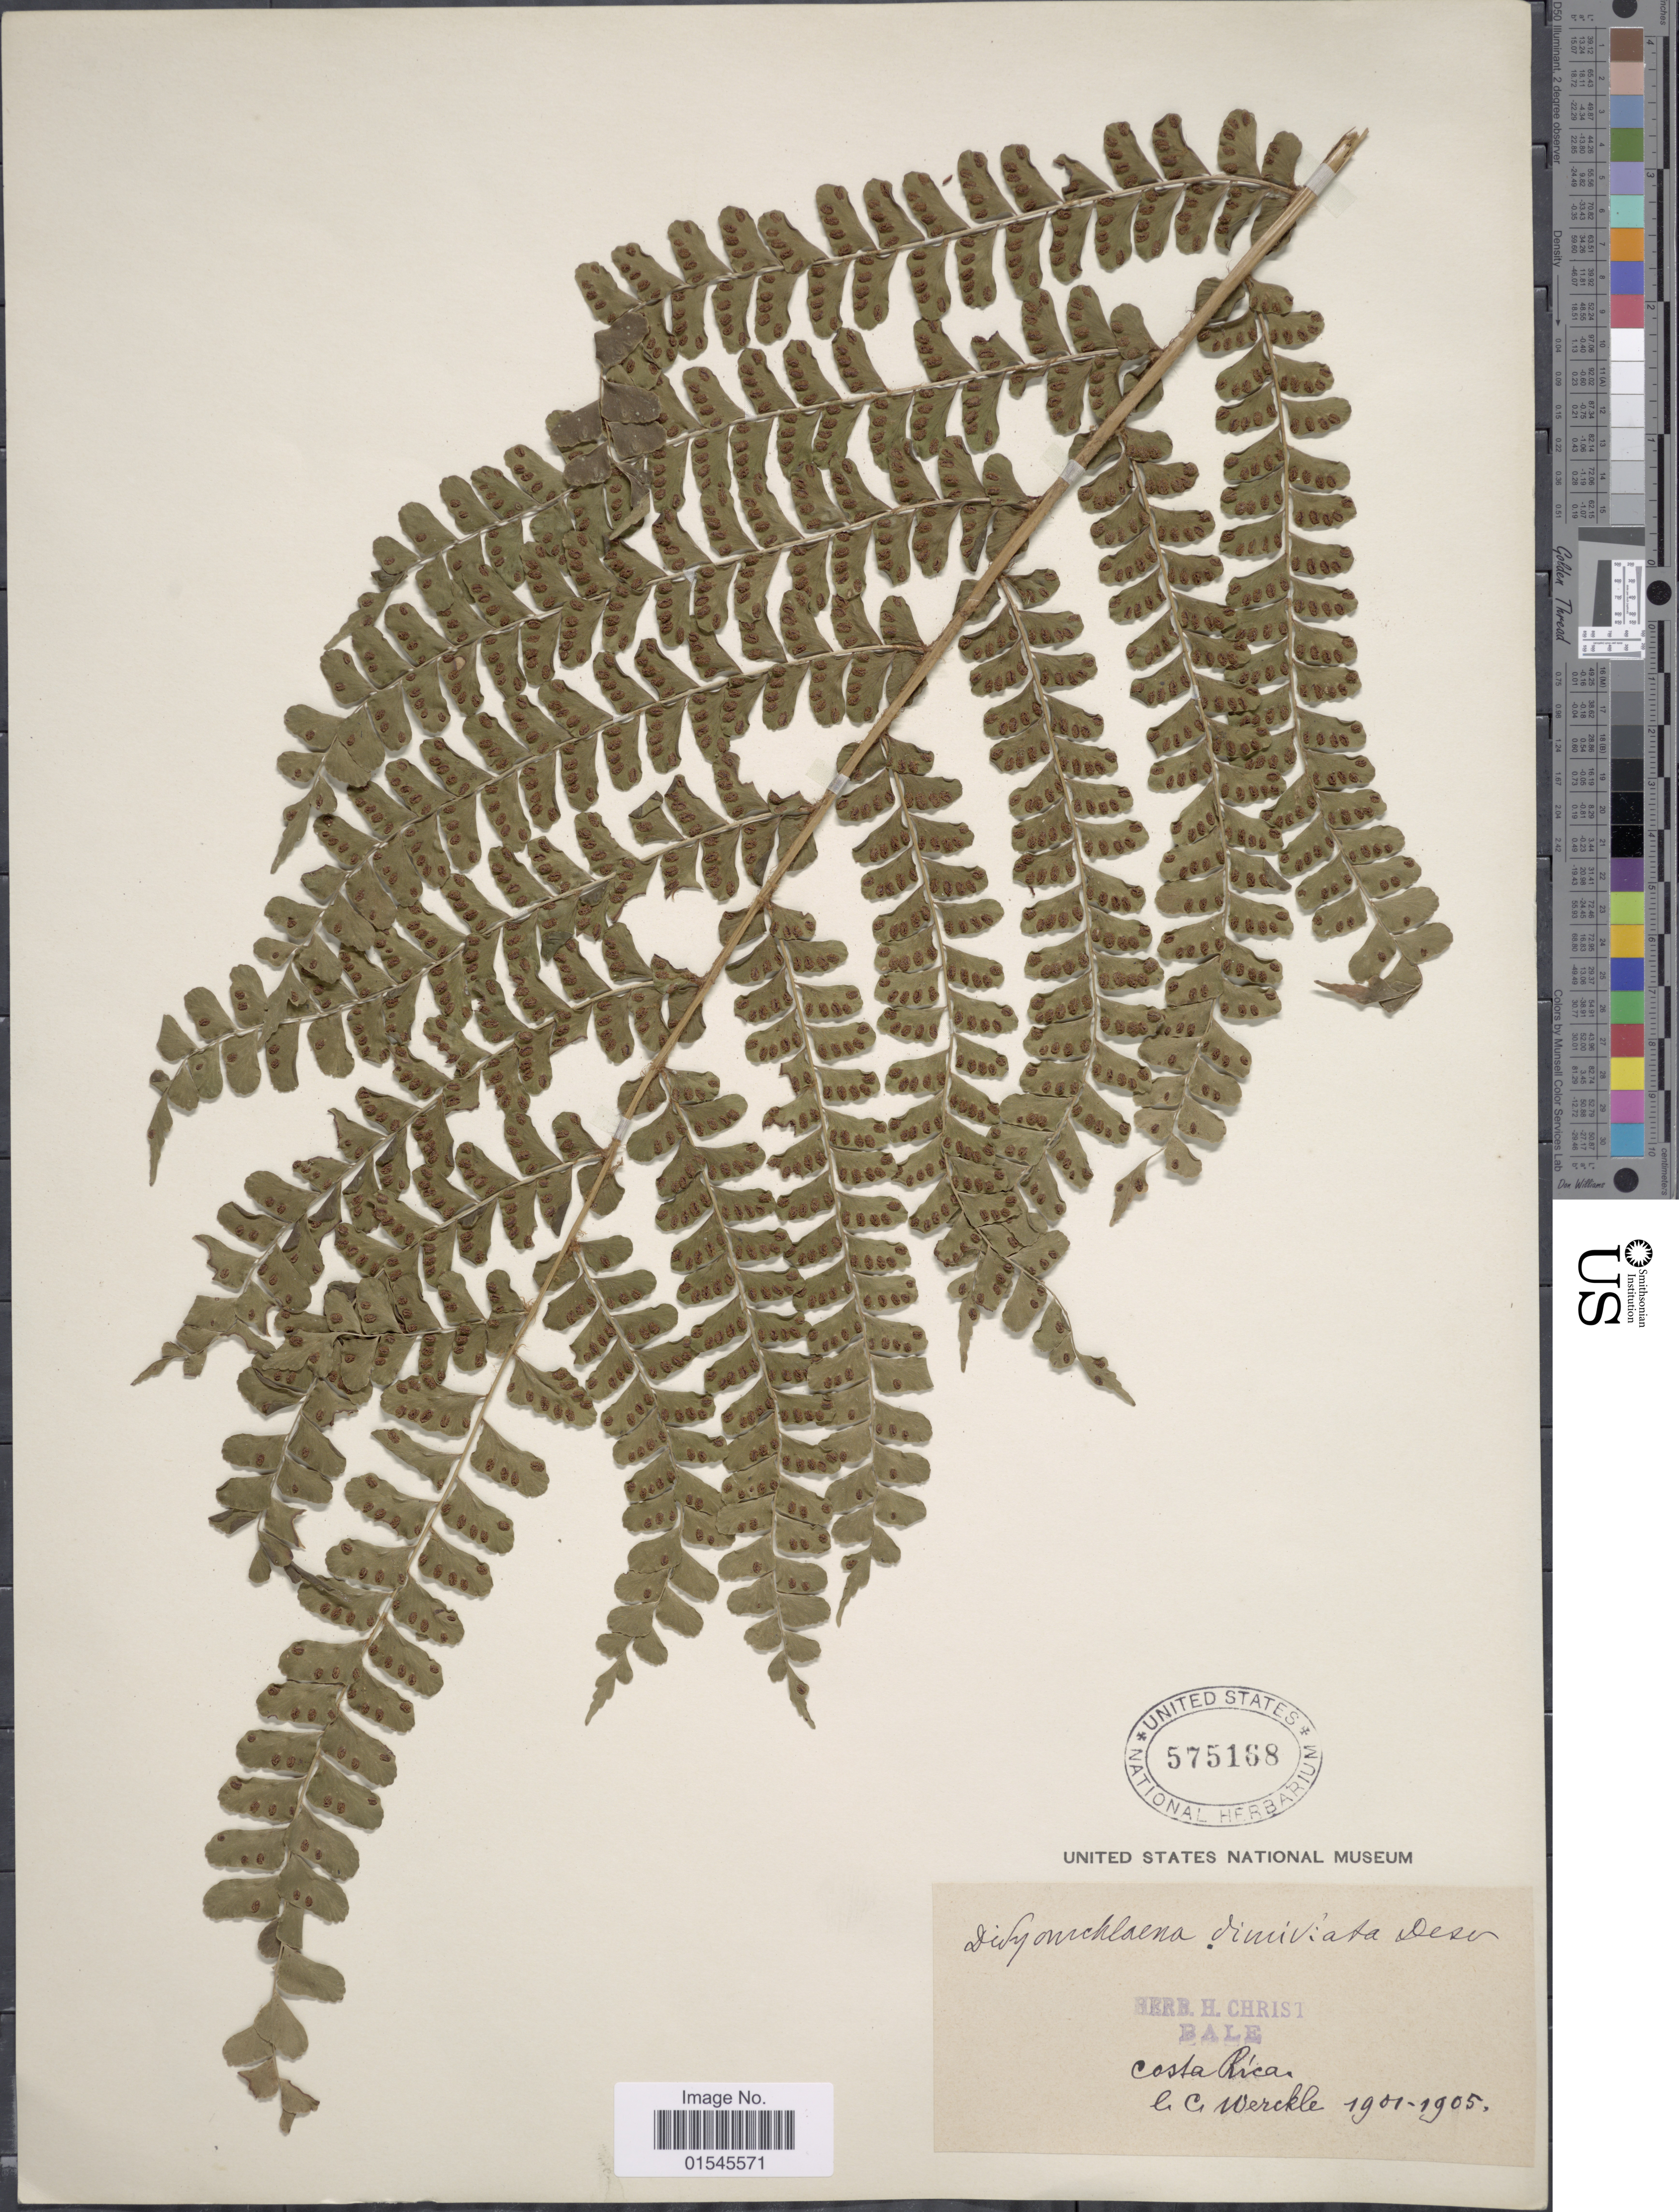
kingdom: Plantae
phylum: Tracheophyta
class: Polypodiopsida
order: Polypodiales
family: Didymochlaenaceae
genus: Didymochlaena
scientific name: Didymochlaena truncatula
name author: (Sw.) J. Sm.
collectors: C. C Wercklé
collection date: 1901/1905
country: Costa Rica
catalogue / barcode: US 575168